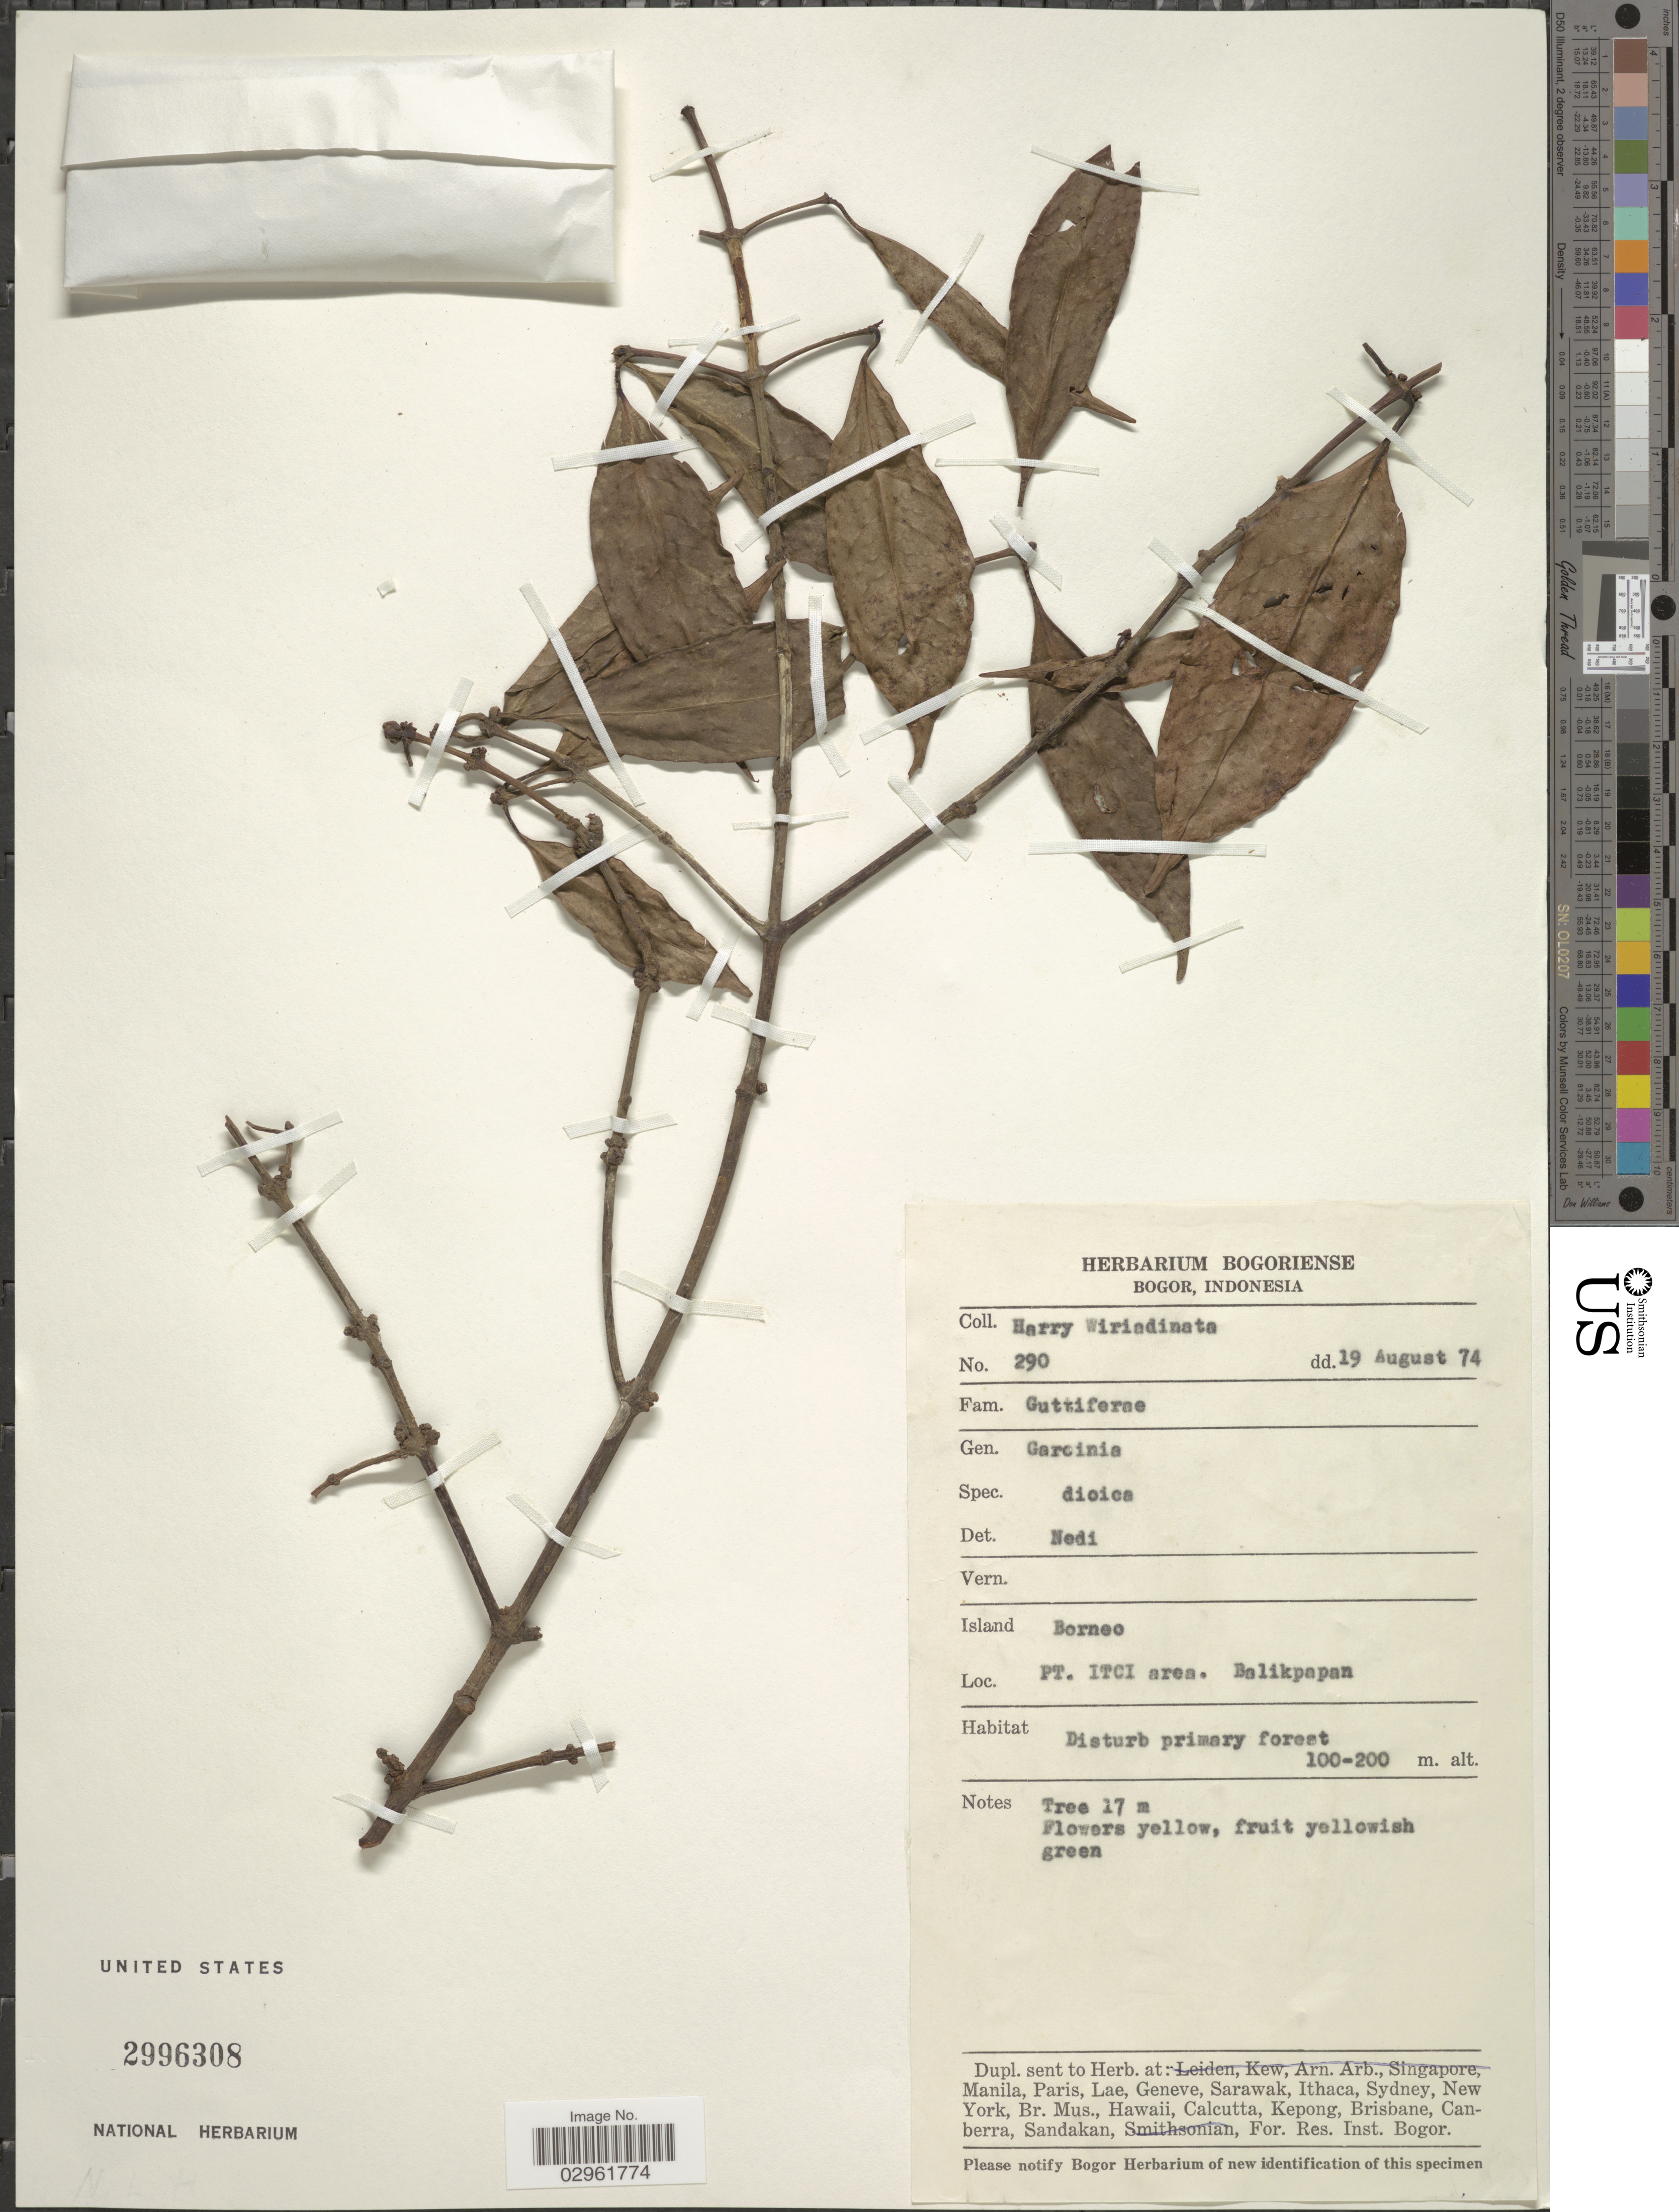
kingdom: Plantae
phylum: Tracheophyta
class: Magnoliopsida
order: Malpighiales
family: Clusiaceae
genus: Garcinia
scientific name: Garcinia sp.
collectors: H. Wiriadinata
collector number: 290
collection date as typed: Transcribed d/m/y: 19/8/74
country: Indonesia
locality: Island Borneo, PT. ITCI area, Balikpapan.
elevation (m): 100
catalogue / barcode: US 2996308